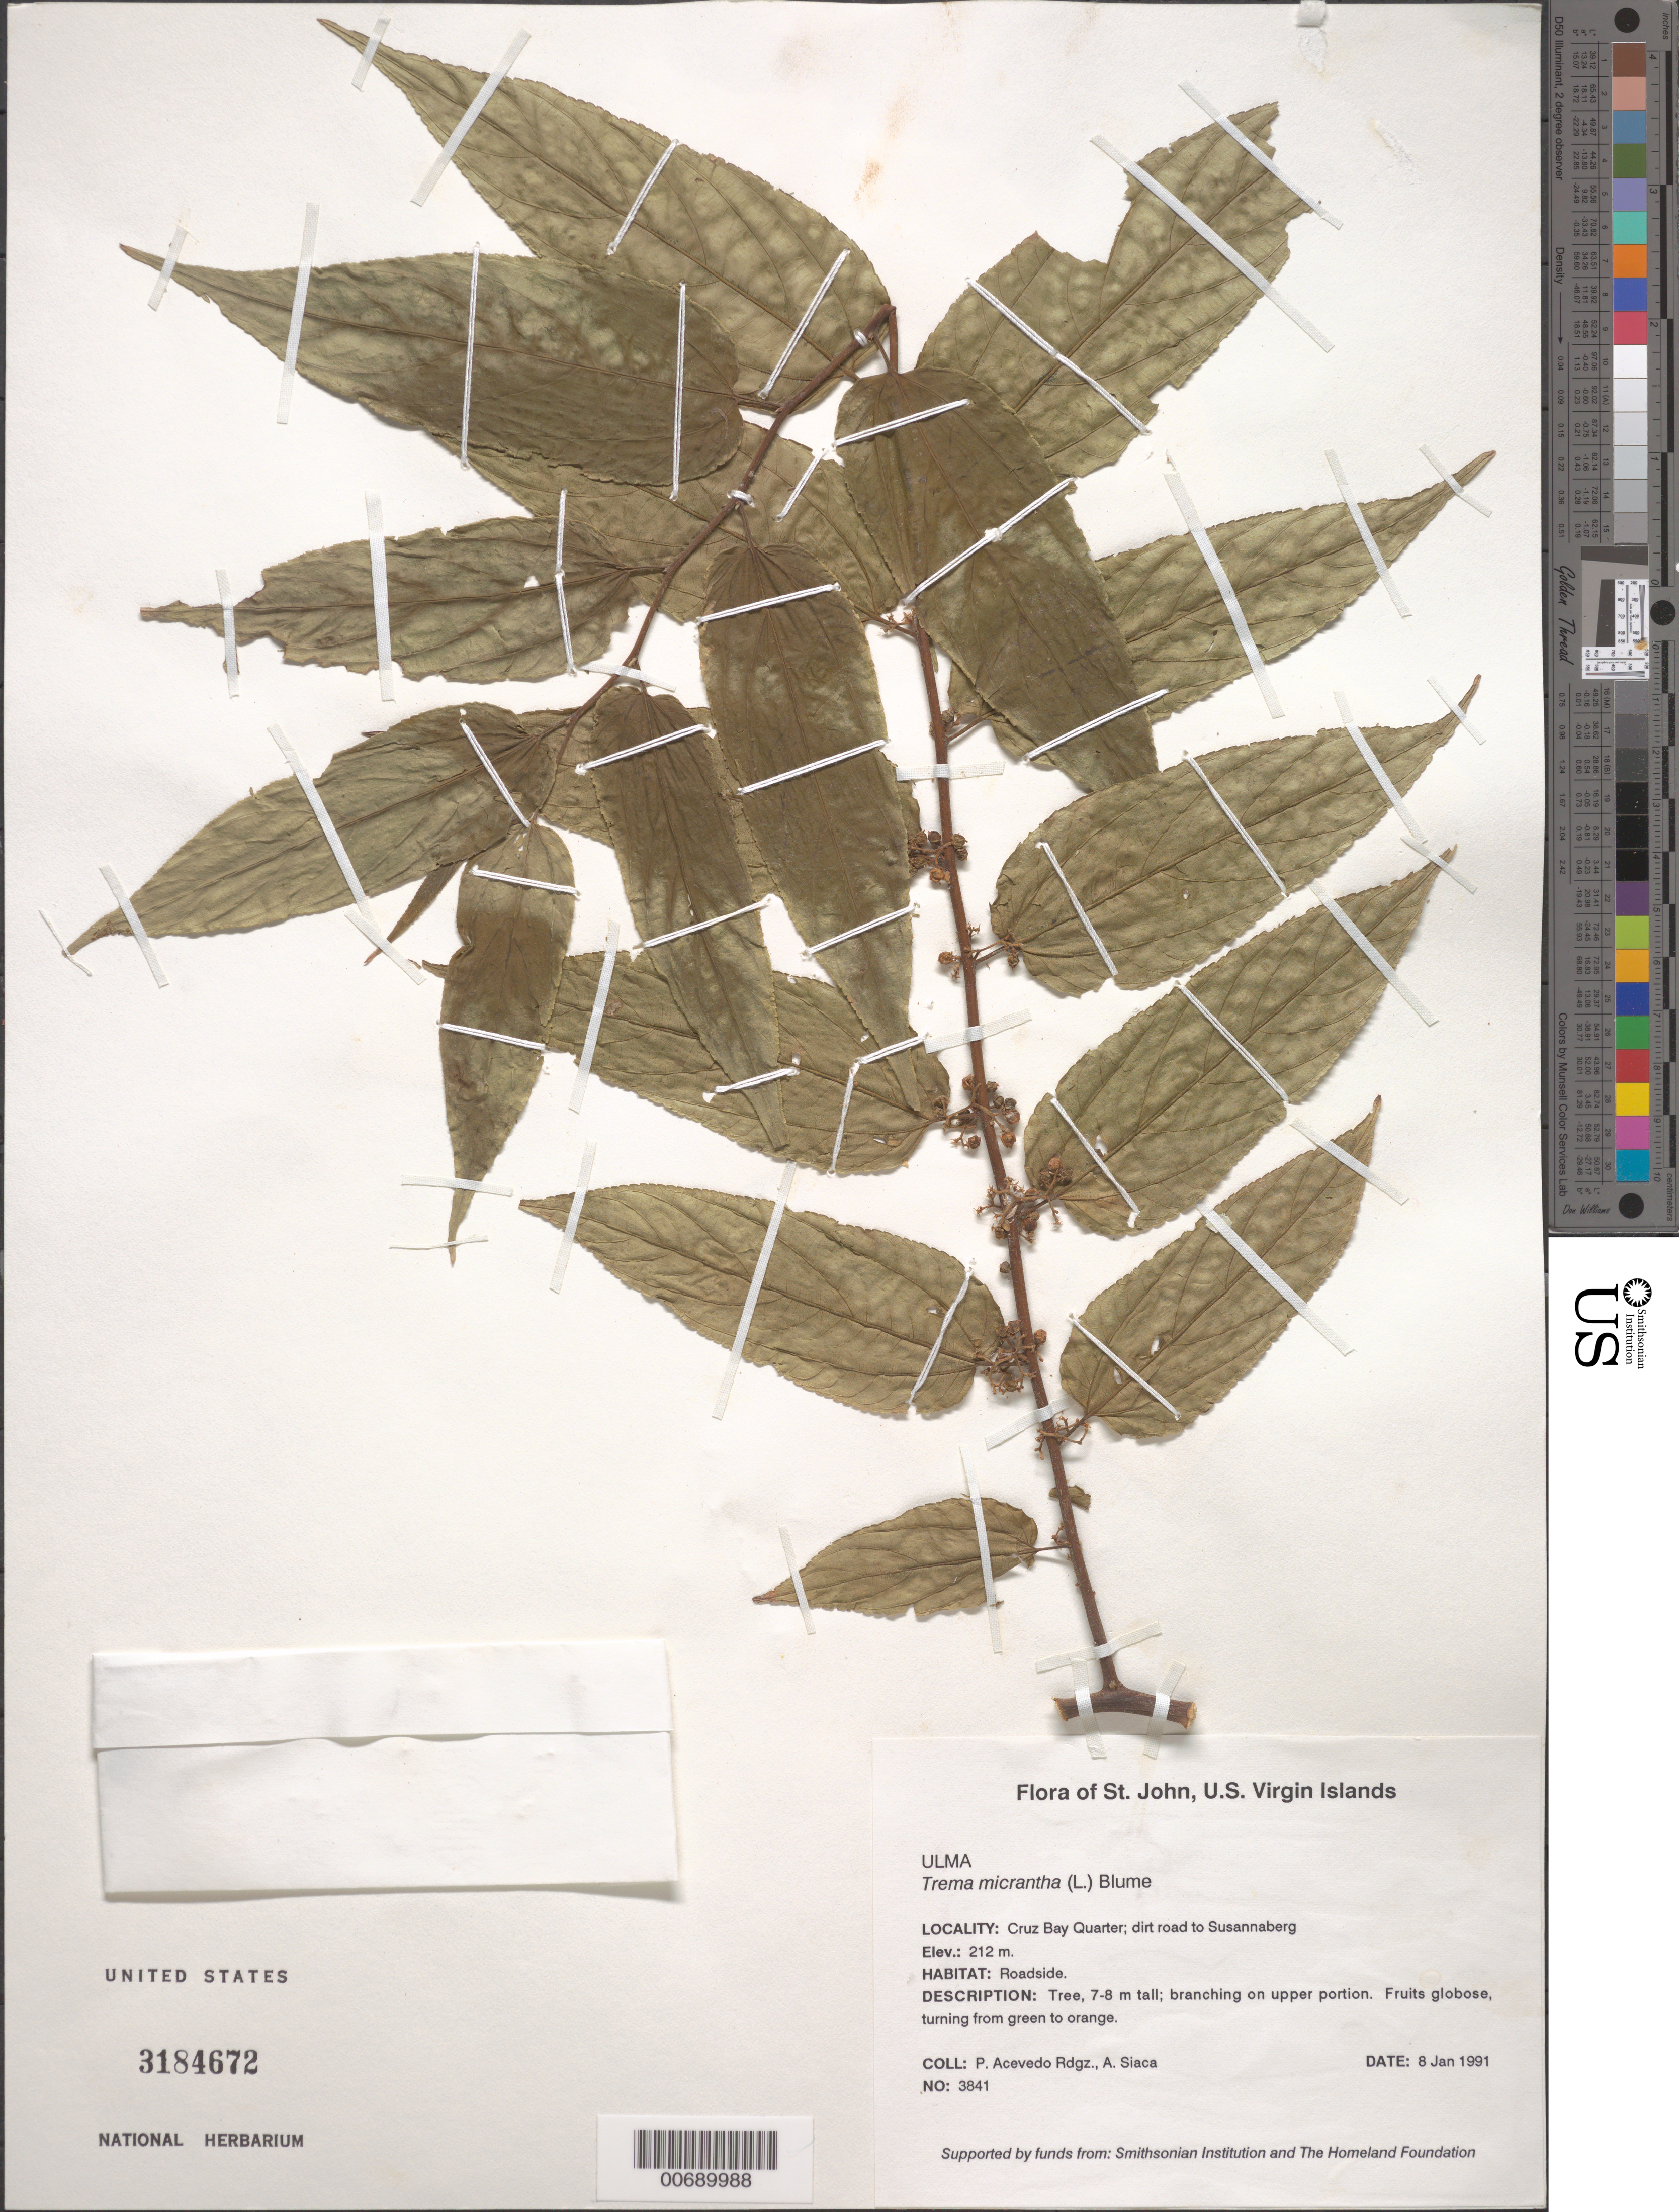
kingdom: Plantae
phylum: Tracheophyta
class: Magnoliopsida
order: Rosales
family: Cannabaceae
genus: Trema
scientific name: Trema micranthum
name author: (L.) Blume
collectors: P. Acevedo-Rodr. & A. Siaca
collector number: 3841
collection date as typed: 08 Jan 1991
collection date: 1991-01-08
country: U.S. Virgin Islands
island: St. John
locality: Cruz Bay Quarter; Dirt road from Susannaberg to North Shore Road.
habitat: Roadside.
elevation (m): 212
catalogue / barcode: US 3184672